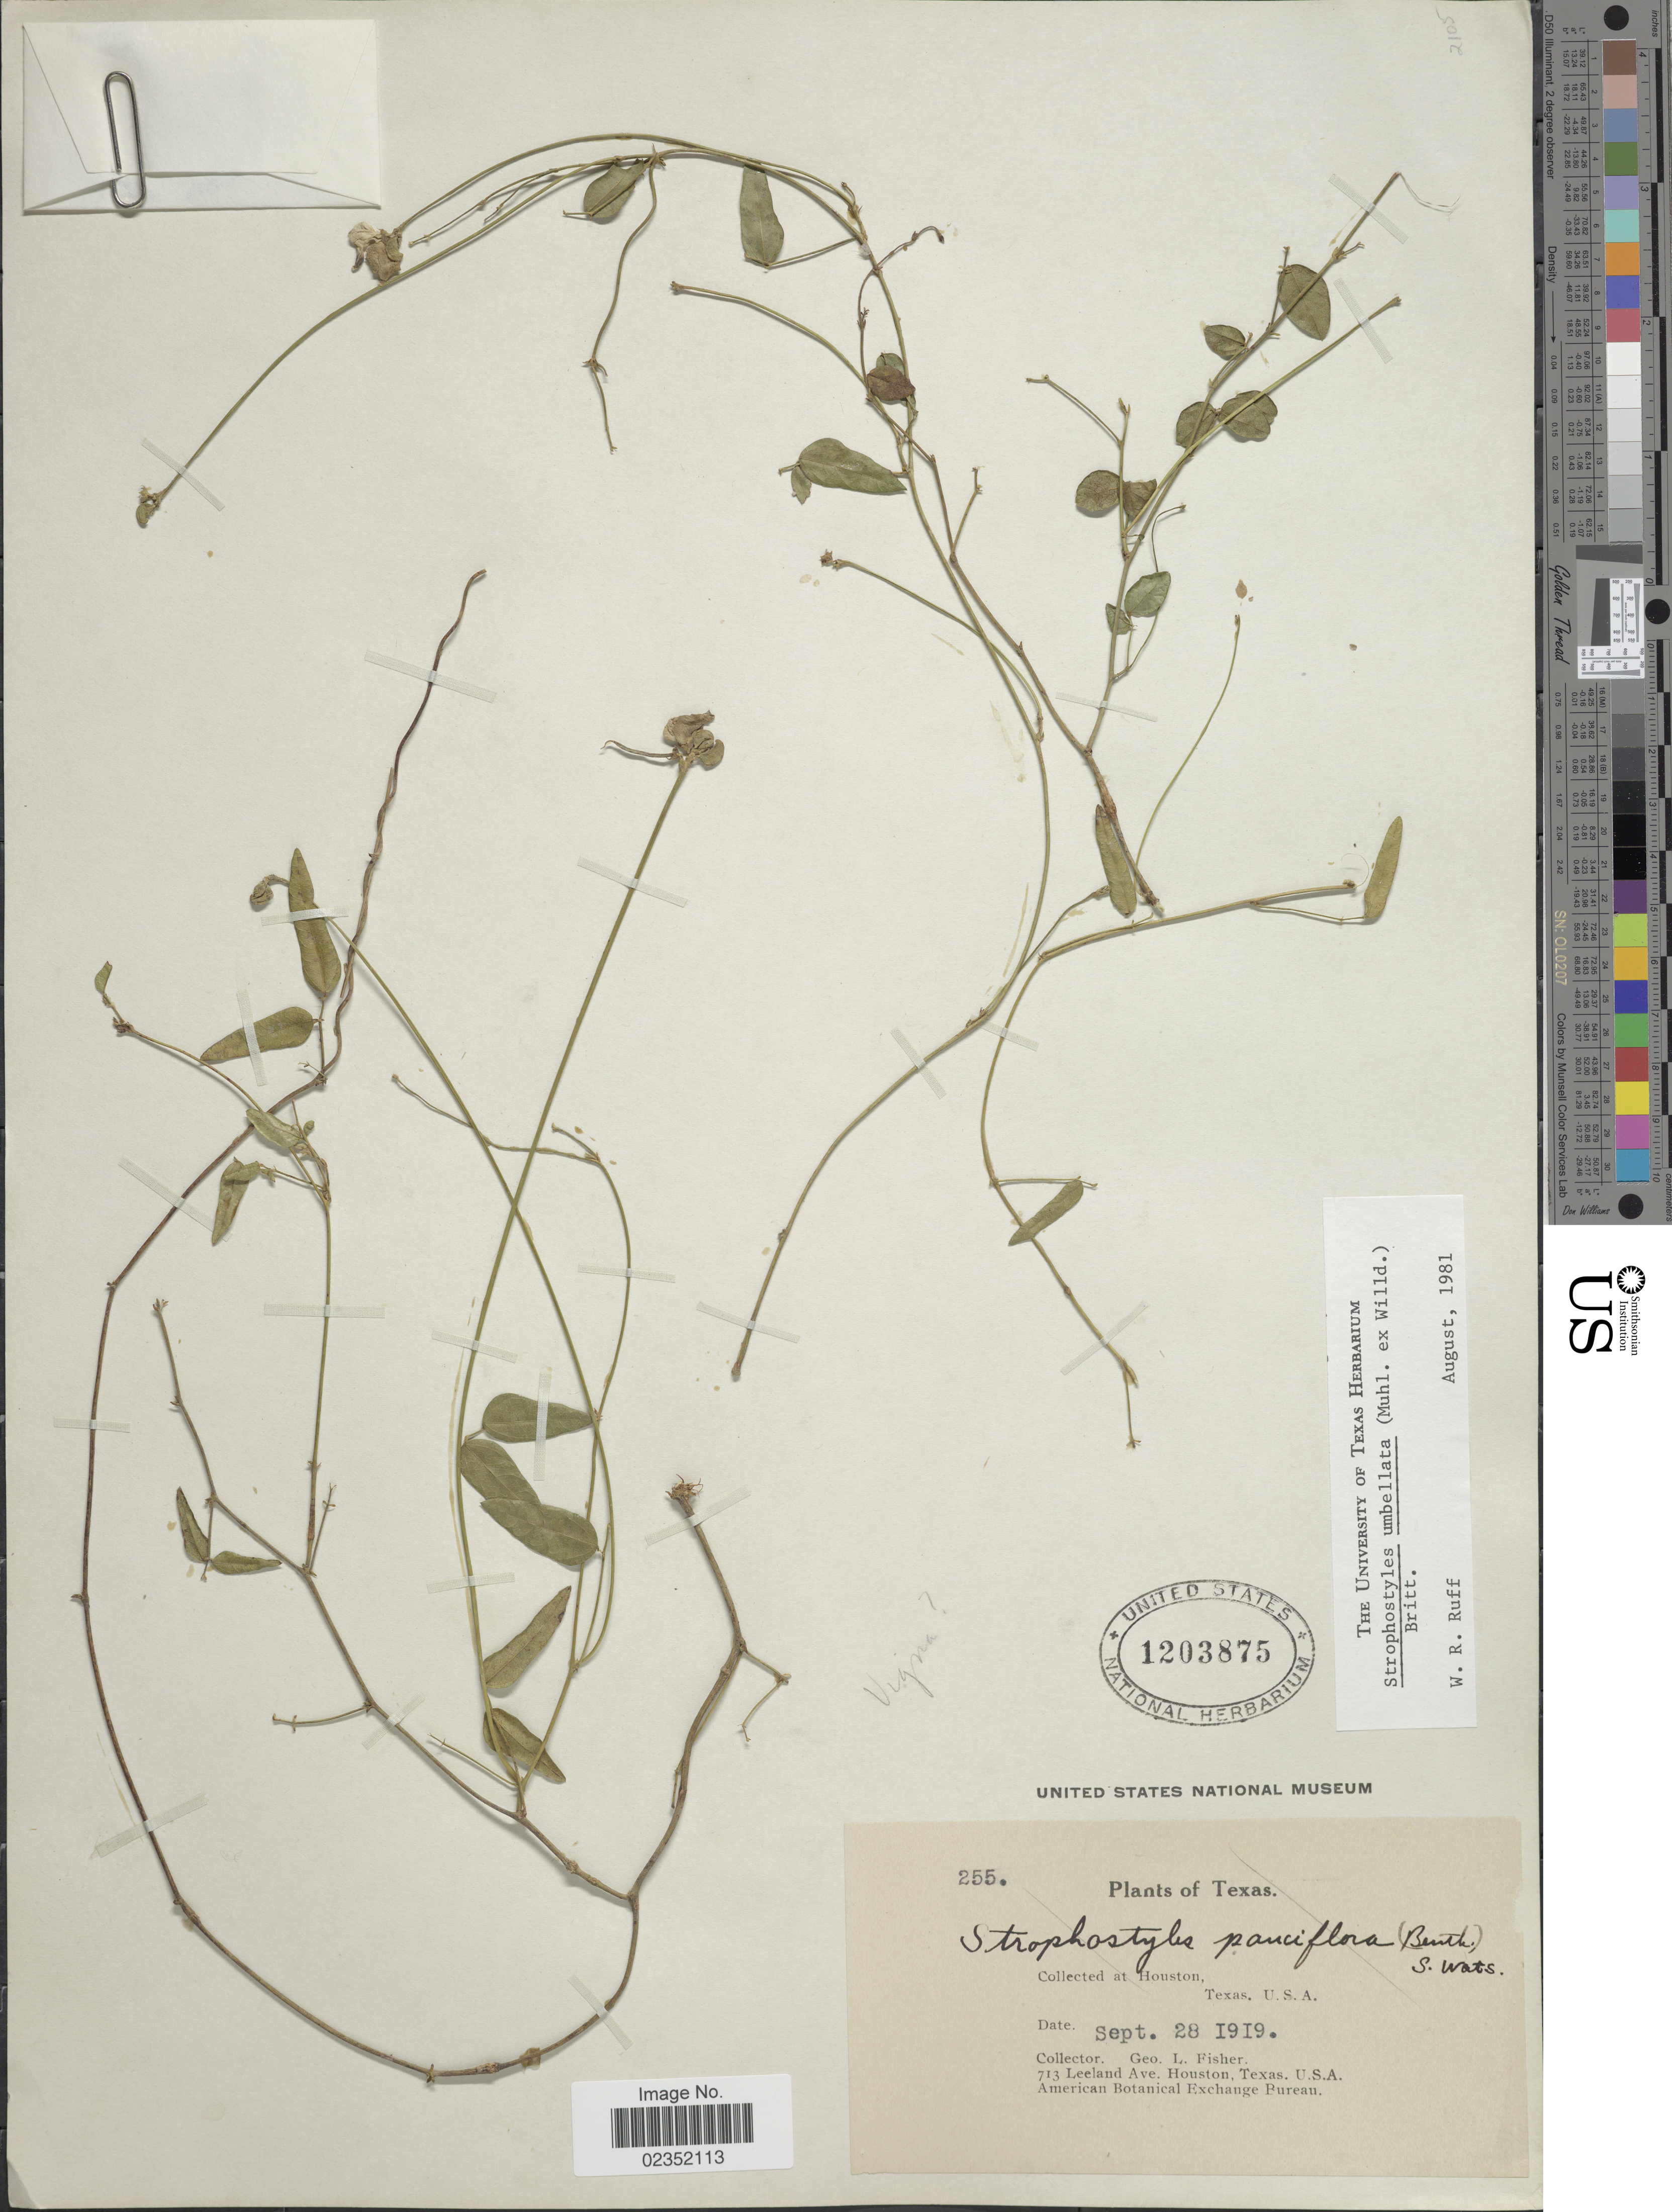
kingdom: Plantae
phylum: Tracheophyta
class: Magnoliopsida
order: Fabales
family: Fabaceae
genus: Strophostyles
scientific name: Strophostyles umbellata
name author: (Muhl. ex Willd.) Britton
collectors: G. L. Fisher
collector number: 255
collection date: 1919-09-28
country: United States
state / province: Texas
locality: At Houston.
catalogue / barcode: US 1203875